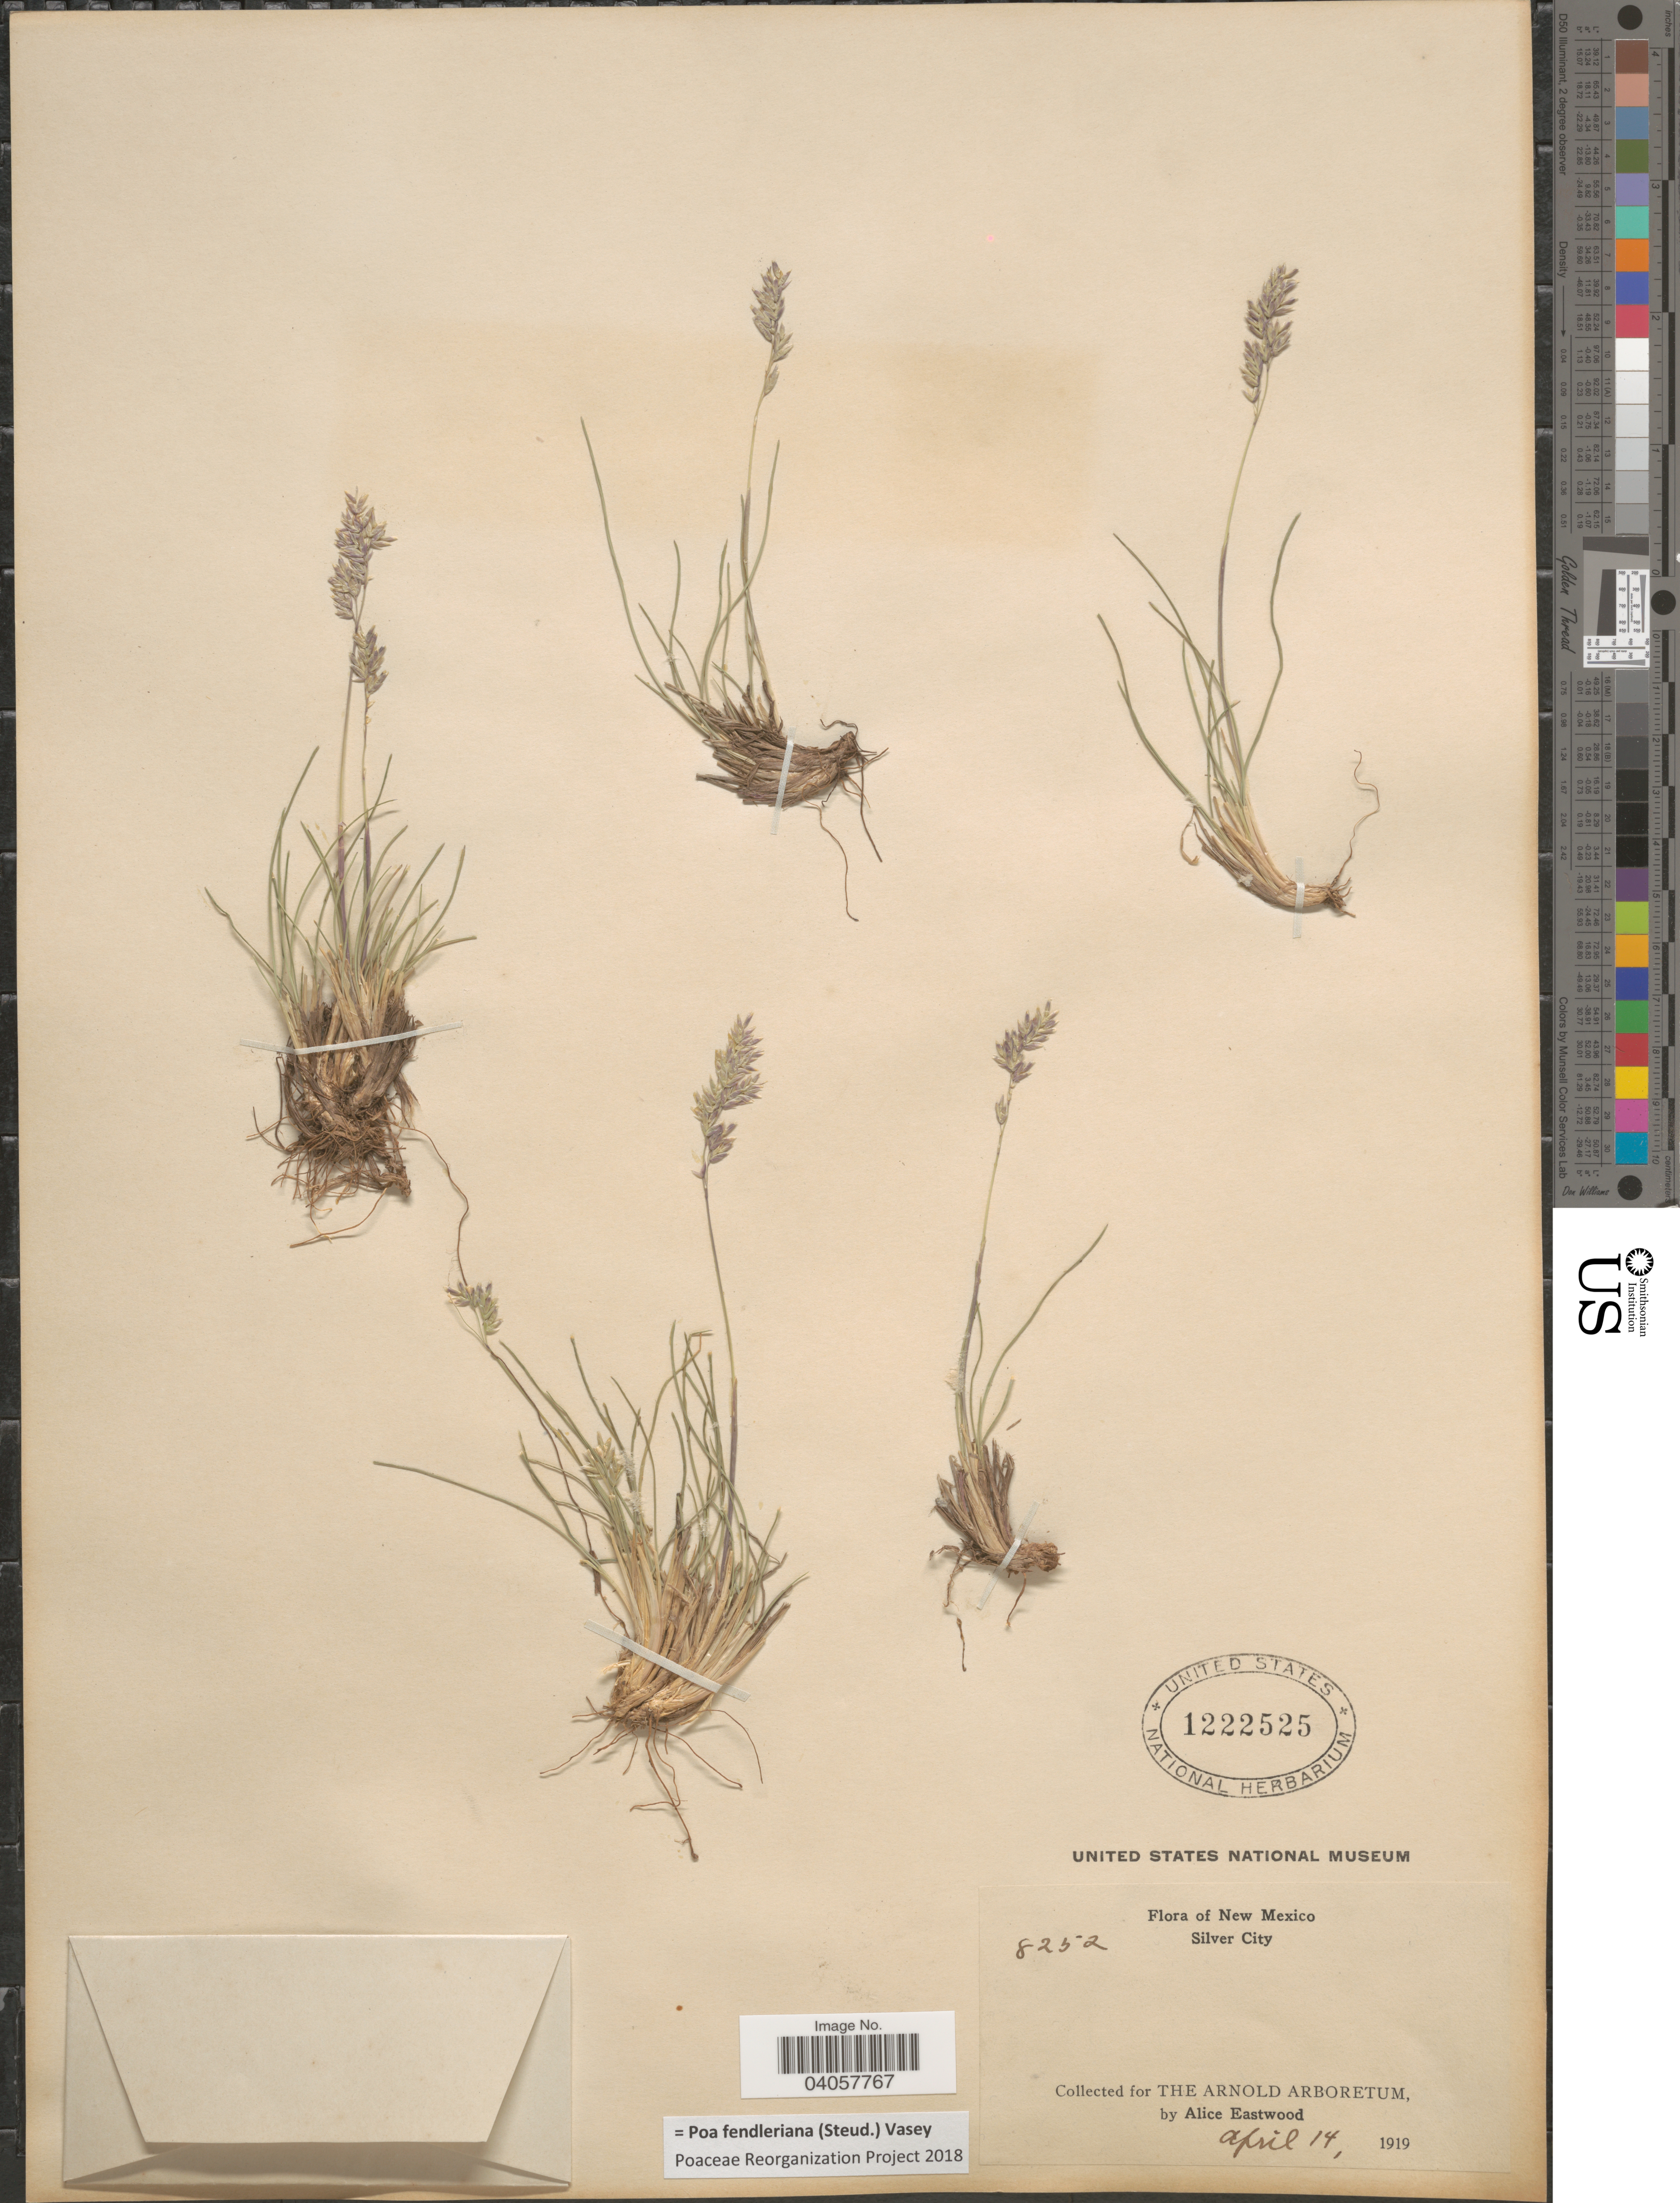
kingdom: Plantae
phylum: Tracheophyta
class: Liliopsida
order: Poales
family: Poaceae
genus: Poa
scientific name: Poa fendleriana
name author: (Steud.) Vasey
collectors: A. Eastwood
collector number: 8252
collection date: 1919-04-14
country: United States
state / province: New Mexico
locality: Silver City.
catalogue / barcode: US 1222525